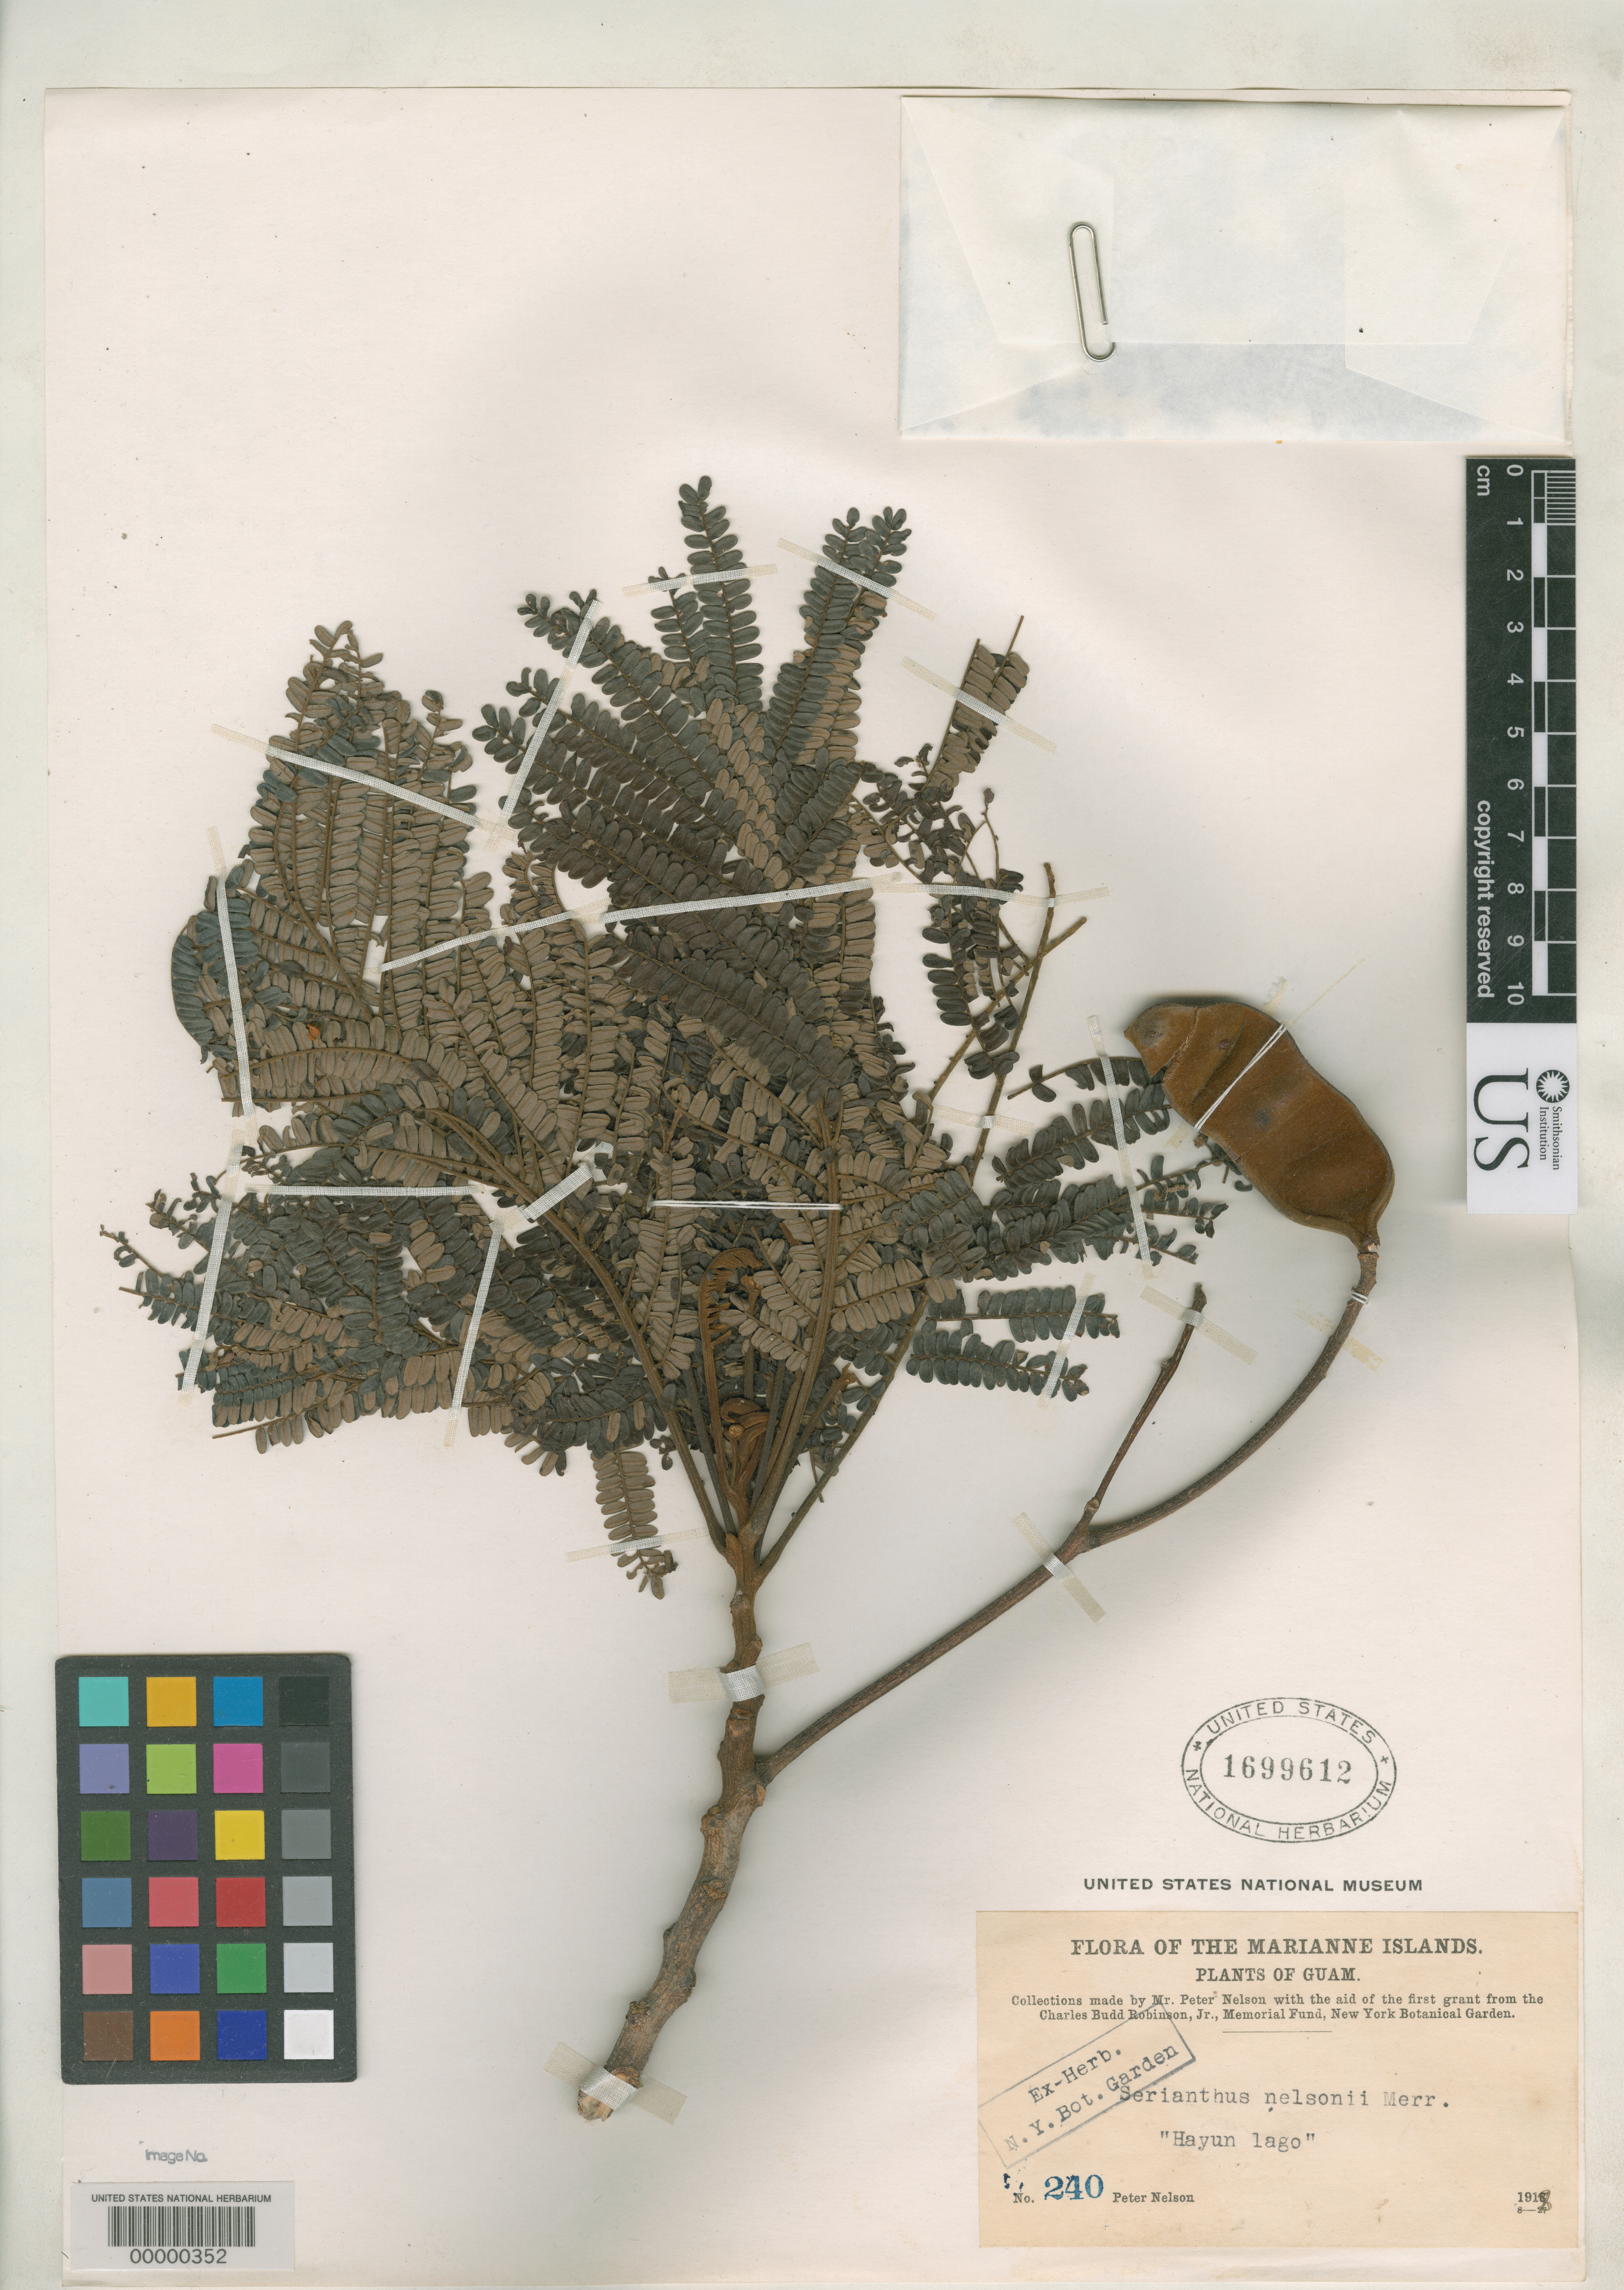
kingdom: Plantae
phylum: Tracheophyta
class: Magnoliopsida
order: Fabales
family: Fabaceae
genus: Serianthes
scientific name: Serianthes nelsonii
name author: Merr.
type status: Isotype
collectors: P. Nelson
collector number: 240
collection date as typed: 1918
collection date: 1918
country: Guam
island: Guam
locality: "Hayun Lago".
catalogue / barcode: US 1699612